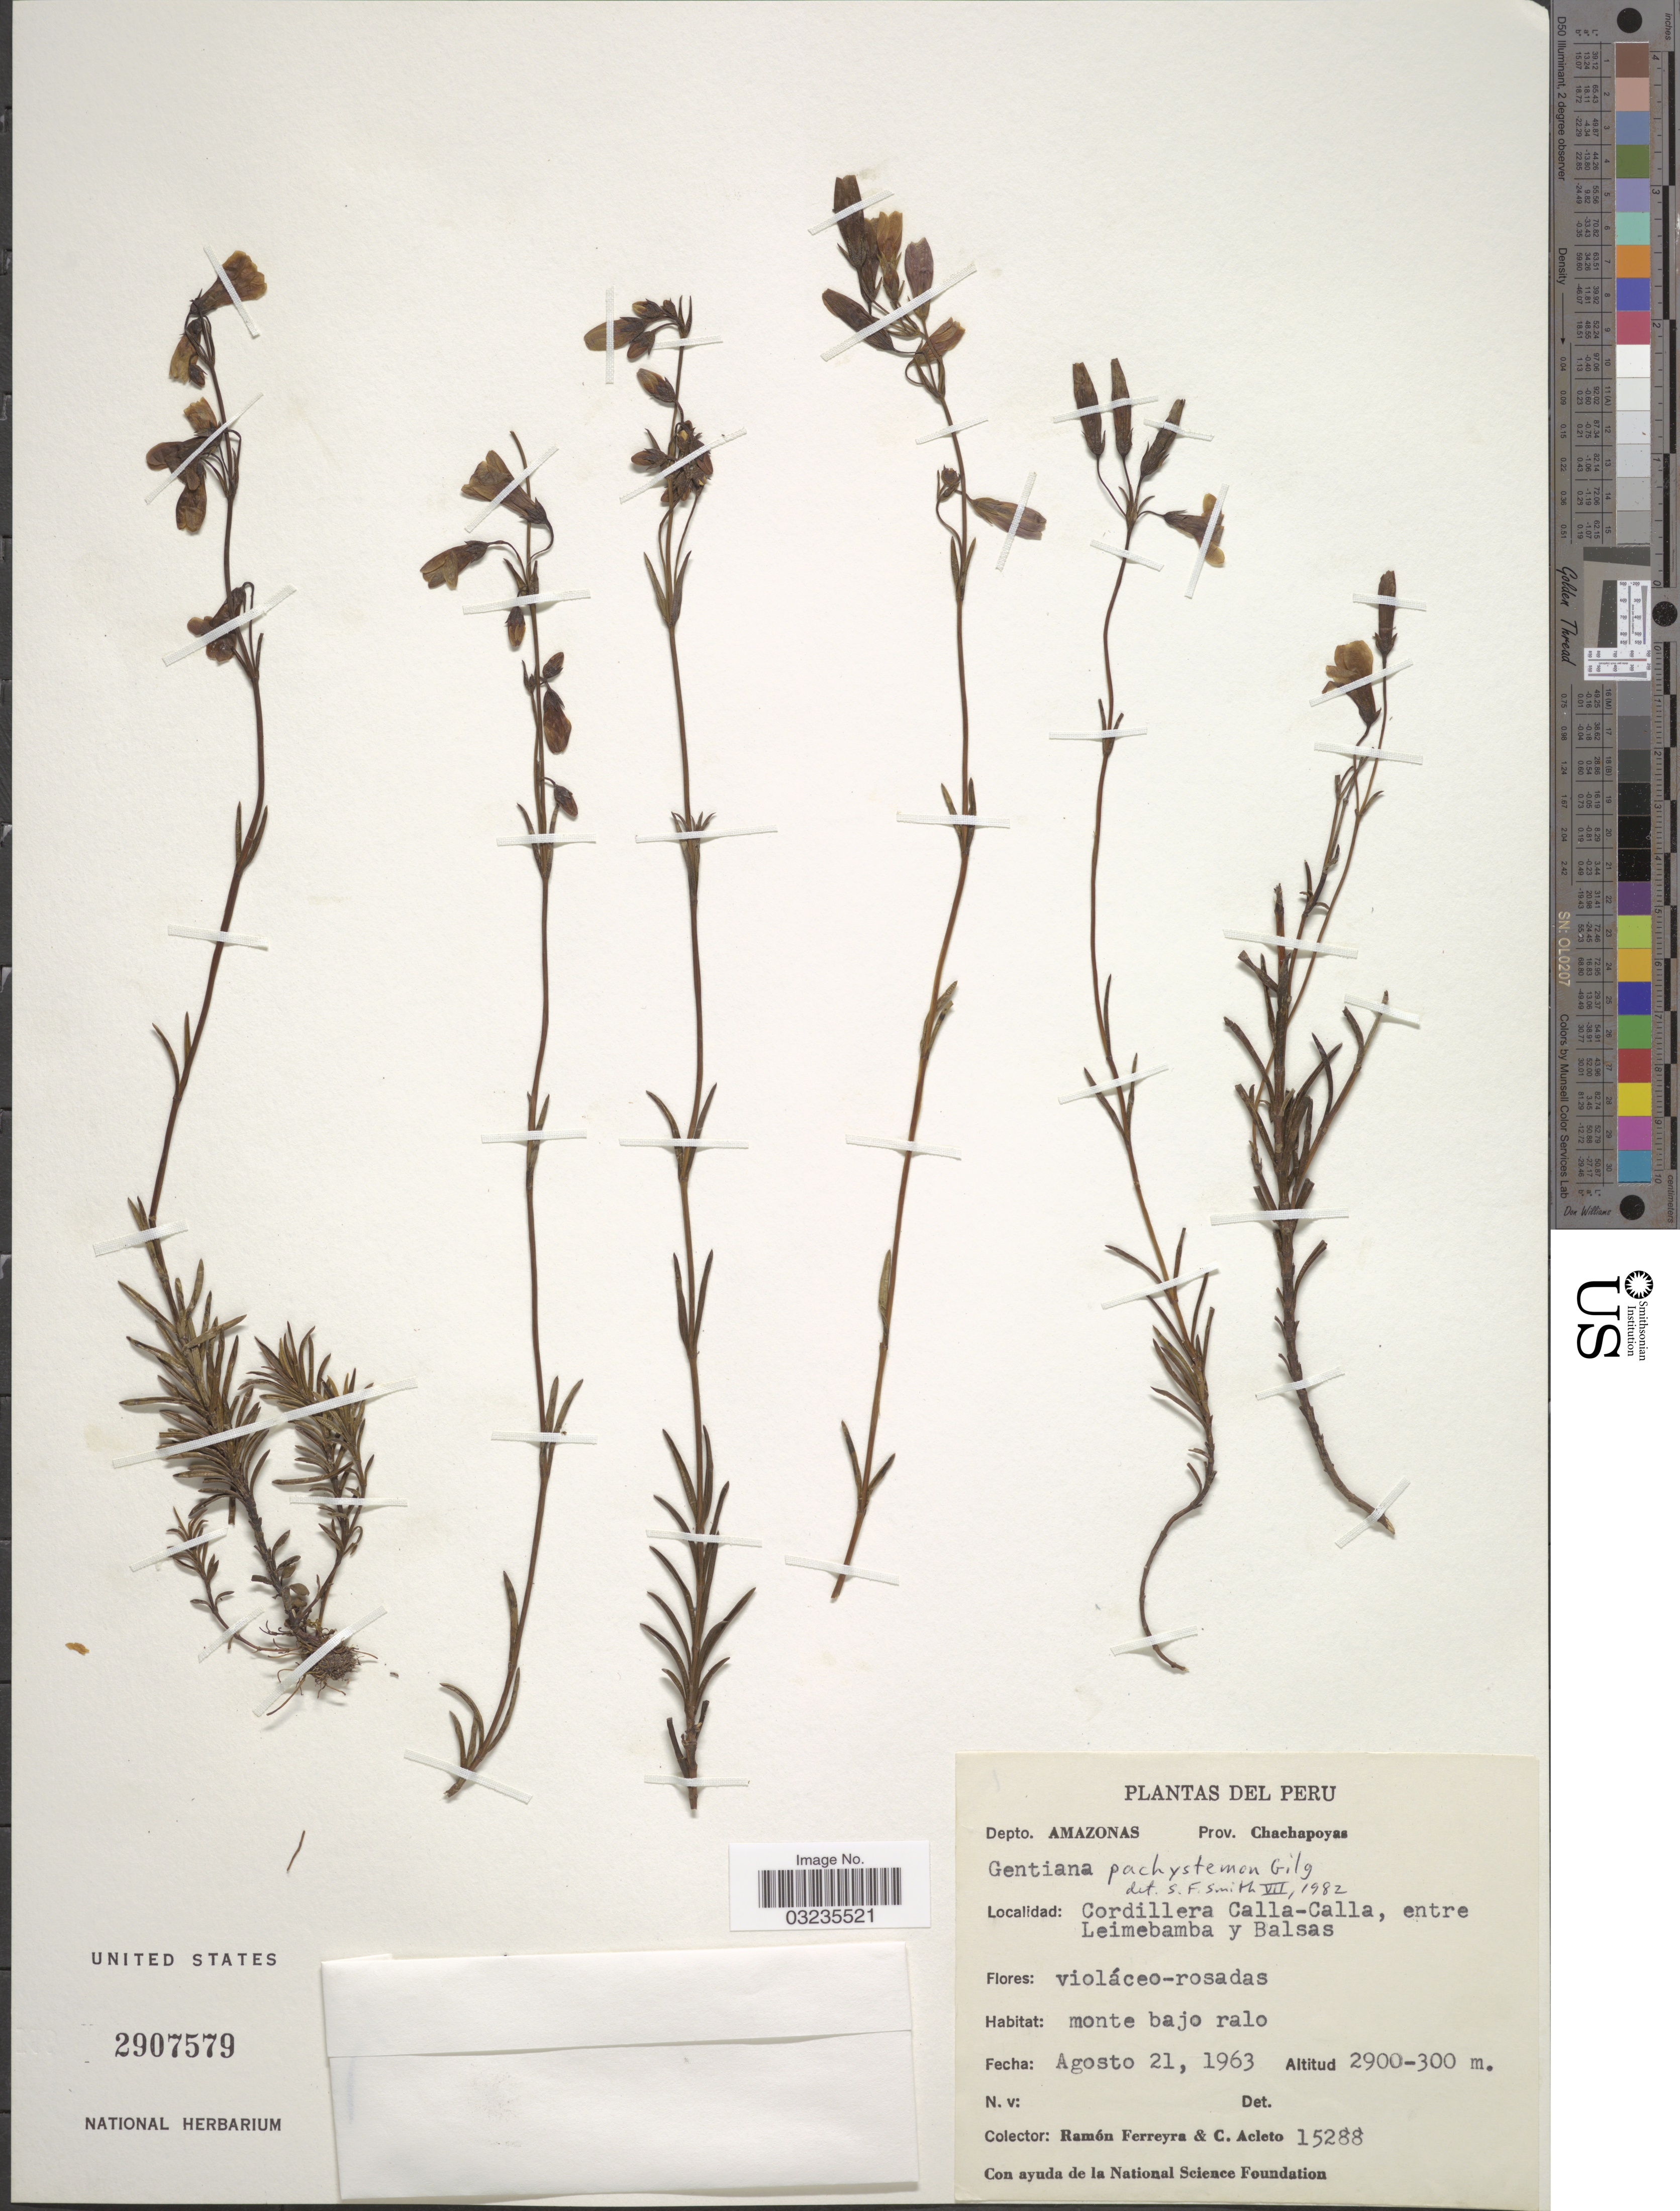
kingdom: Plantae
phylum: Tracheophyta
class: Magnoliopsida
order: Gentianales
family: Gentianaceae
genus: Gentiana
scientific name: Gentiana pachystemon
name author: Gilg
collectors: R. A. Ferreyra & C. Acleto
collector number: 15288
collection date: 1963-08-21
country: Peru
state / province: Amazonas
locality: Depto. Amazonas Prov. Chachapoyas. Cordillera Calla-Calla, entre Leimebamba y Balsas.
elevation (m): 300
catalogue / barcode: US 2907579